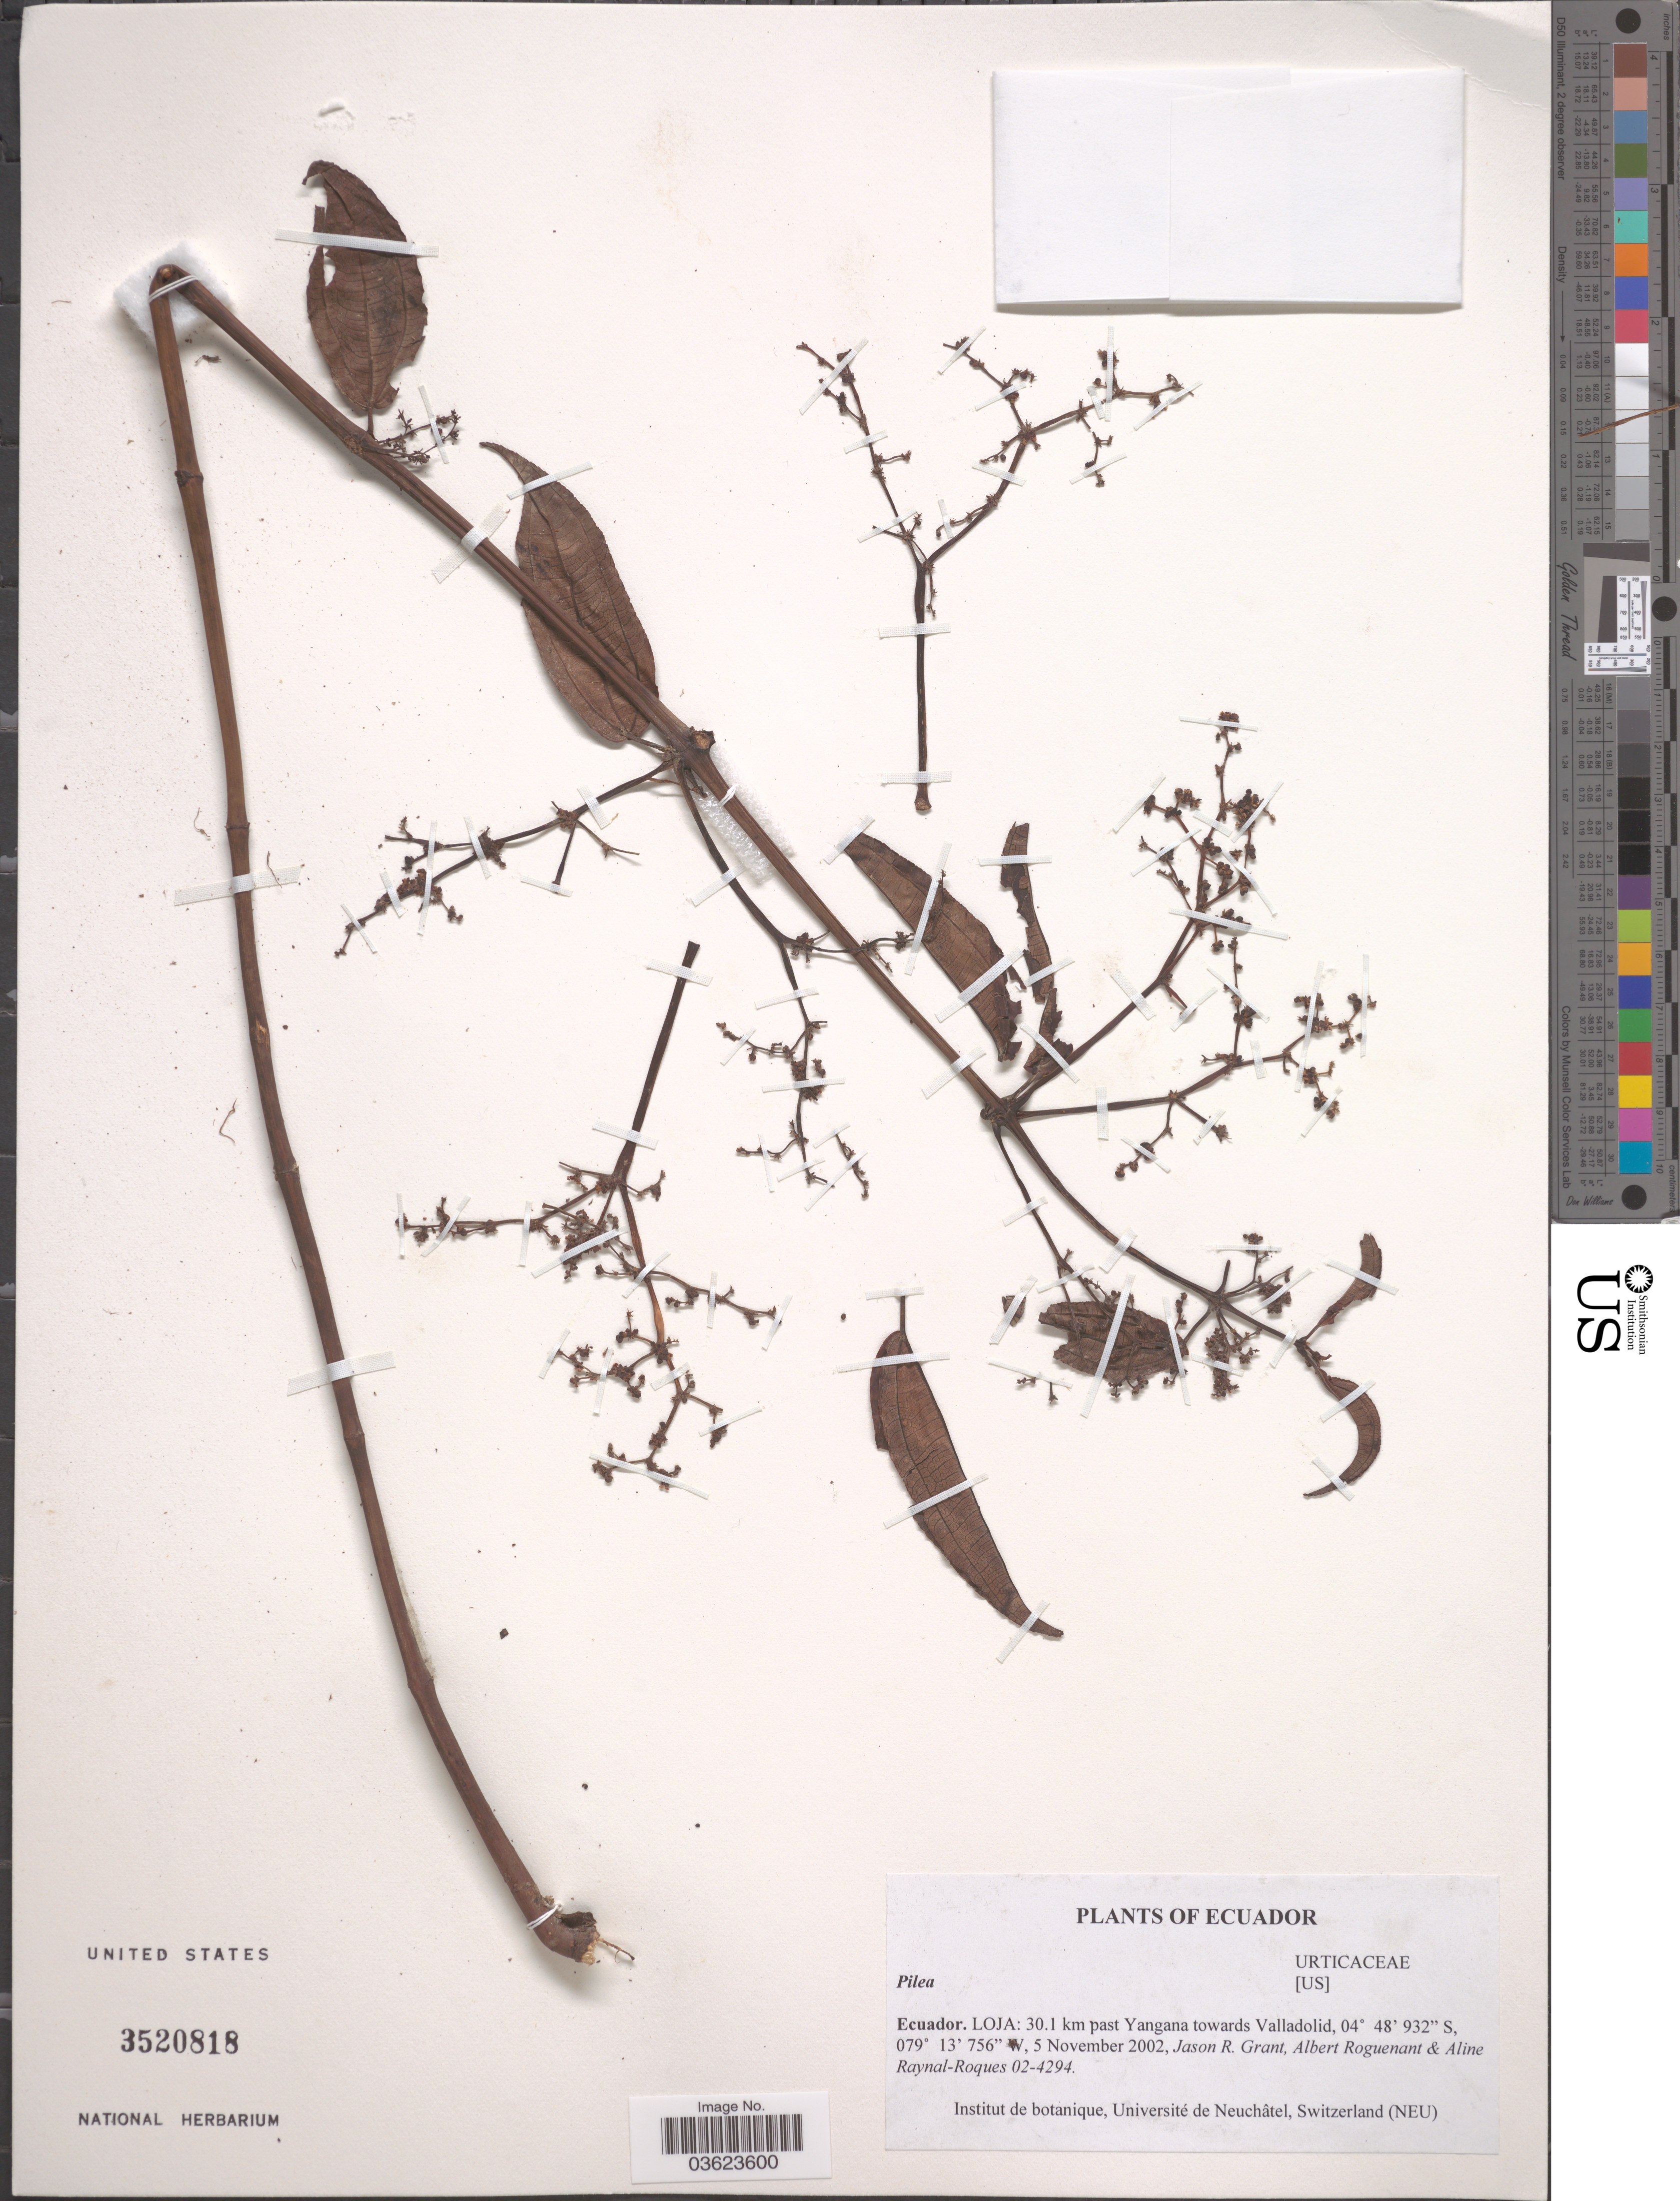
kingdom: Plantae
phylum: Tracheophyta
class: Magnoliopsida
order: Rosales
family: Urticaceae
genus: Pilea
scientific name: Pilea sp.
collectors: J. R. Grant, A. Roguenant & A. M. Raynal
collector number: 02-4294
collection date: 2002-11-05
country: Ecuador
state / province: Loja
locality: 30.1 km past Yangana towards Valladolid.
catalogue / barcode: US 3520818